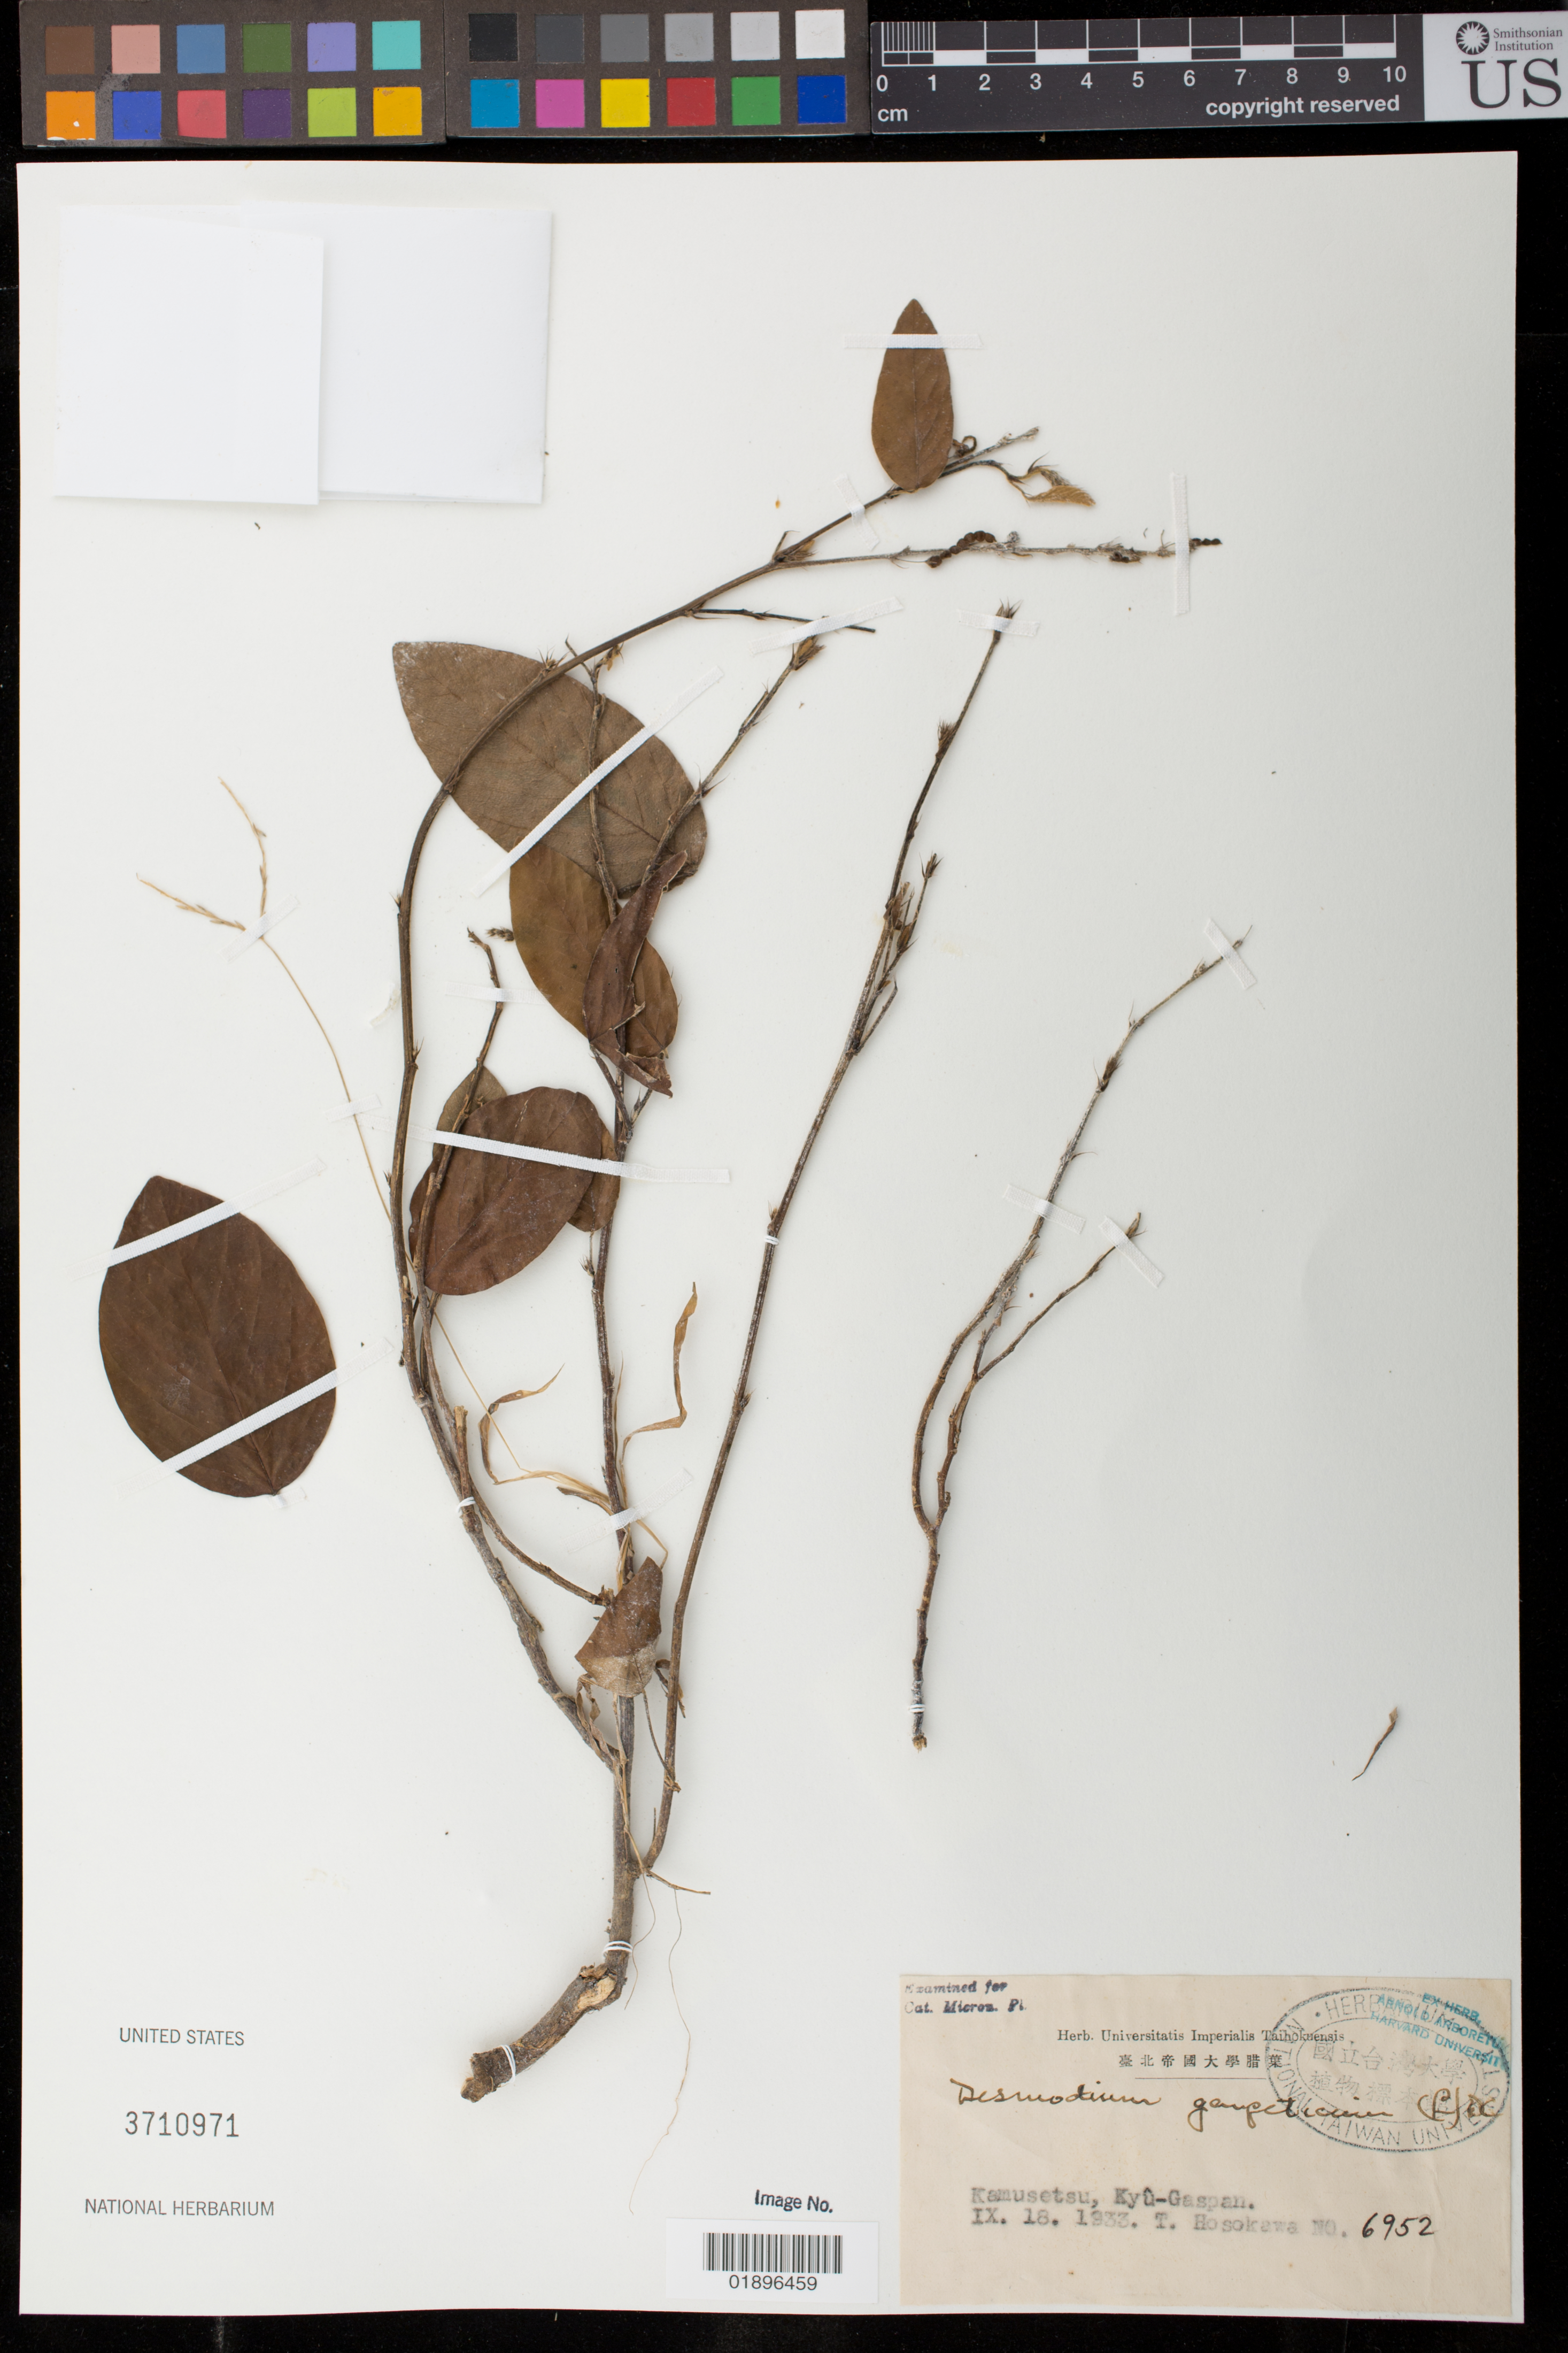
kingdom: Plantae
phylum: Tracheophyta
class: Magnoliopsida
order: Fabales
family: Fabaceae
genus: Pleurolobus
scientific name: Pleurolobus gangeticus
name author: (L.) J. St.-Hil. ex H. Ohashi & K. Ohashi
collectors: T. Hosokawa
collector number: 6952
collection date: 1933-09-18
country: Palau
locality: Kamusetsu, Kyu-gasupan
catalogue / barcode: US 3710971